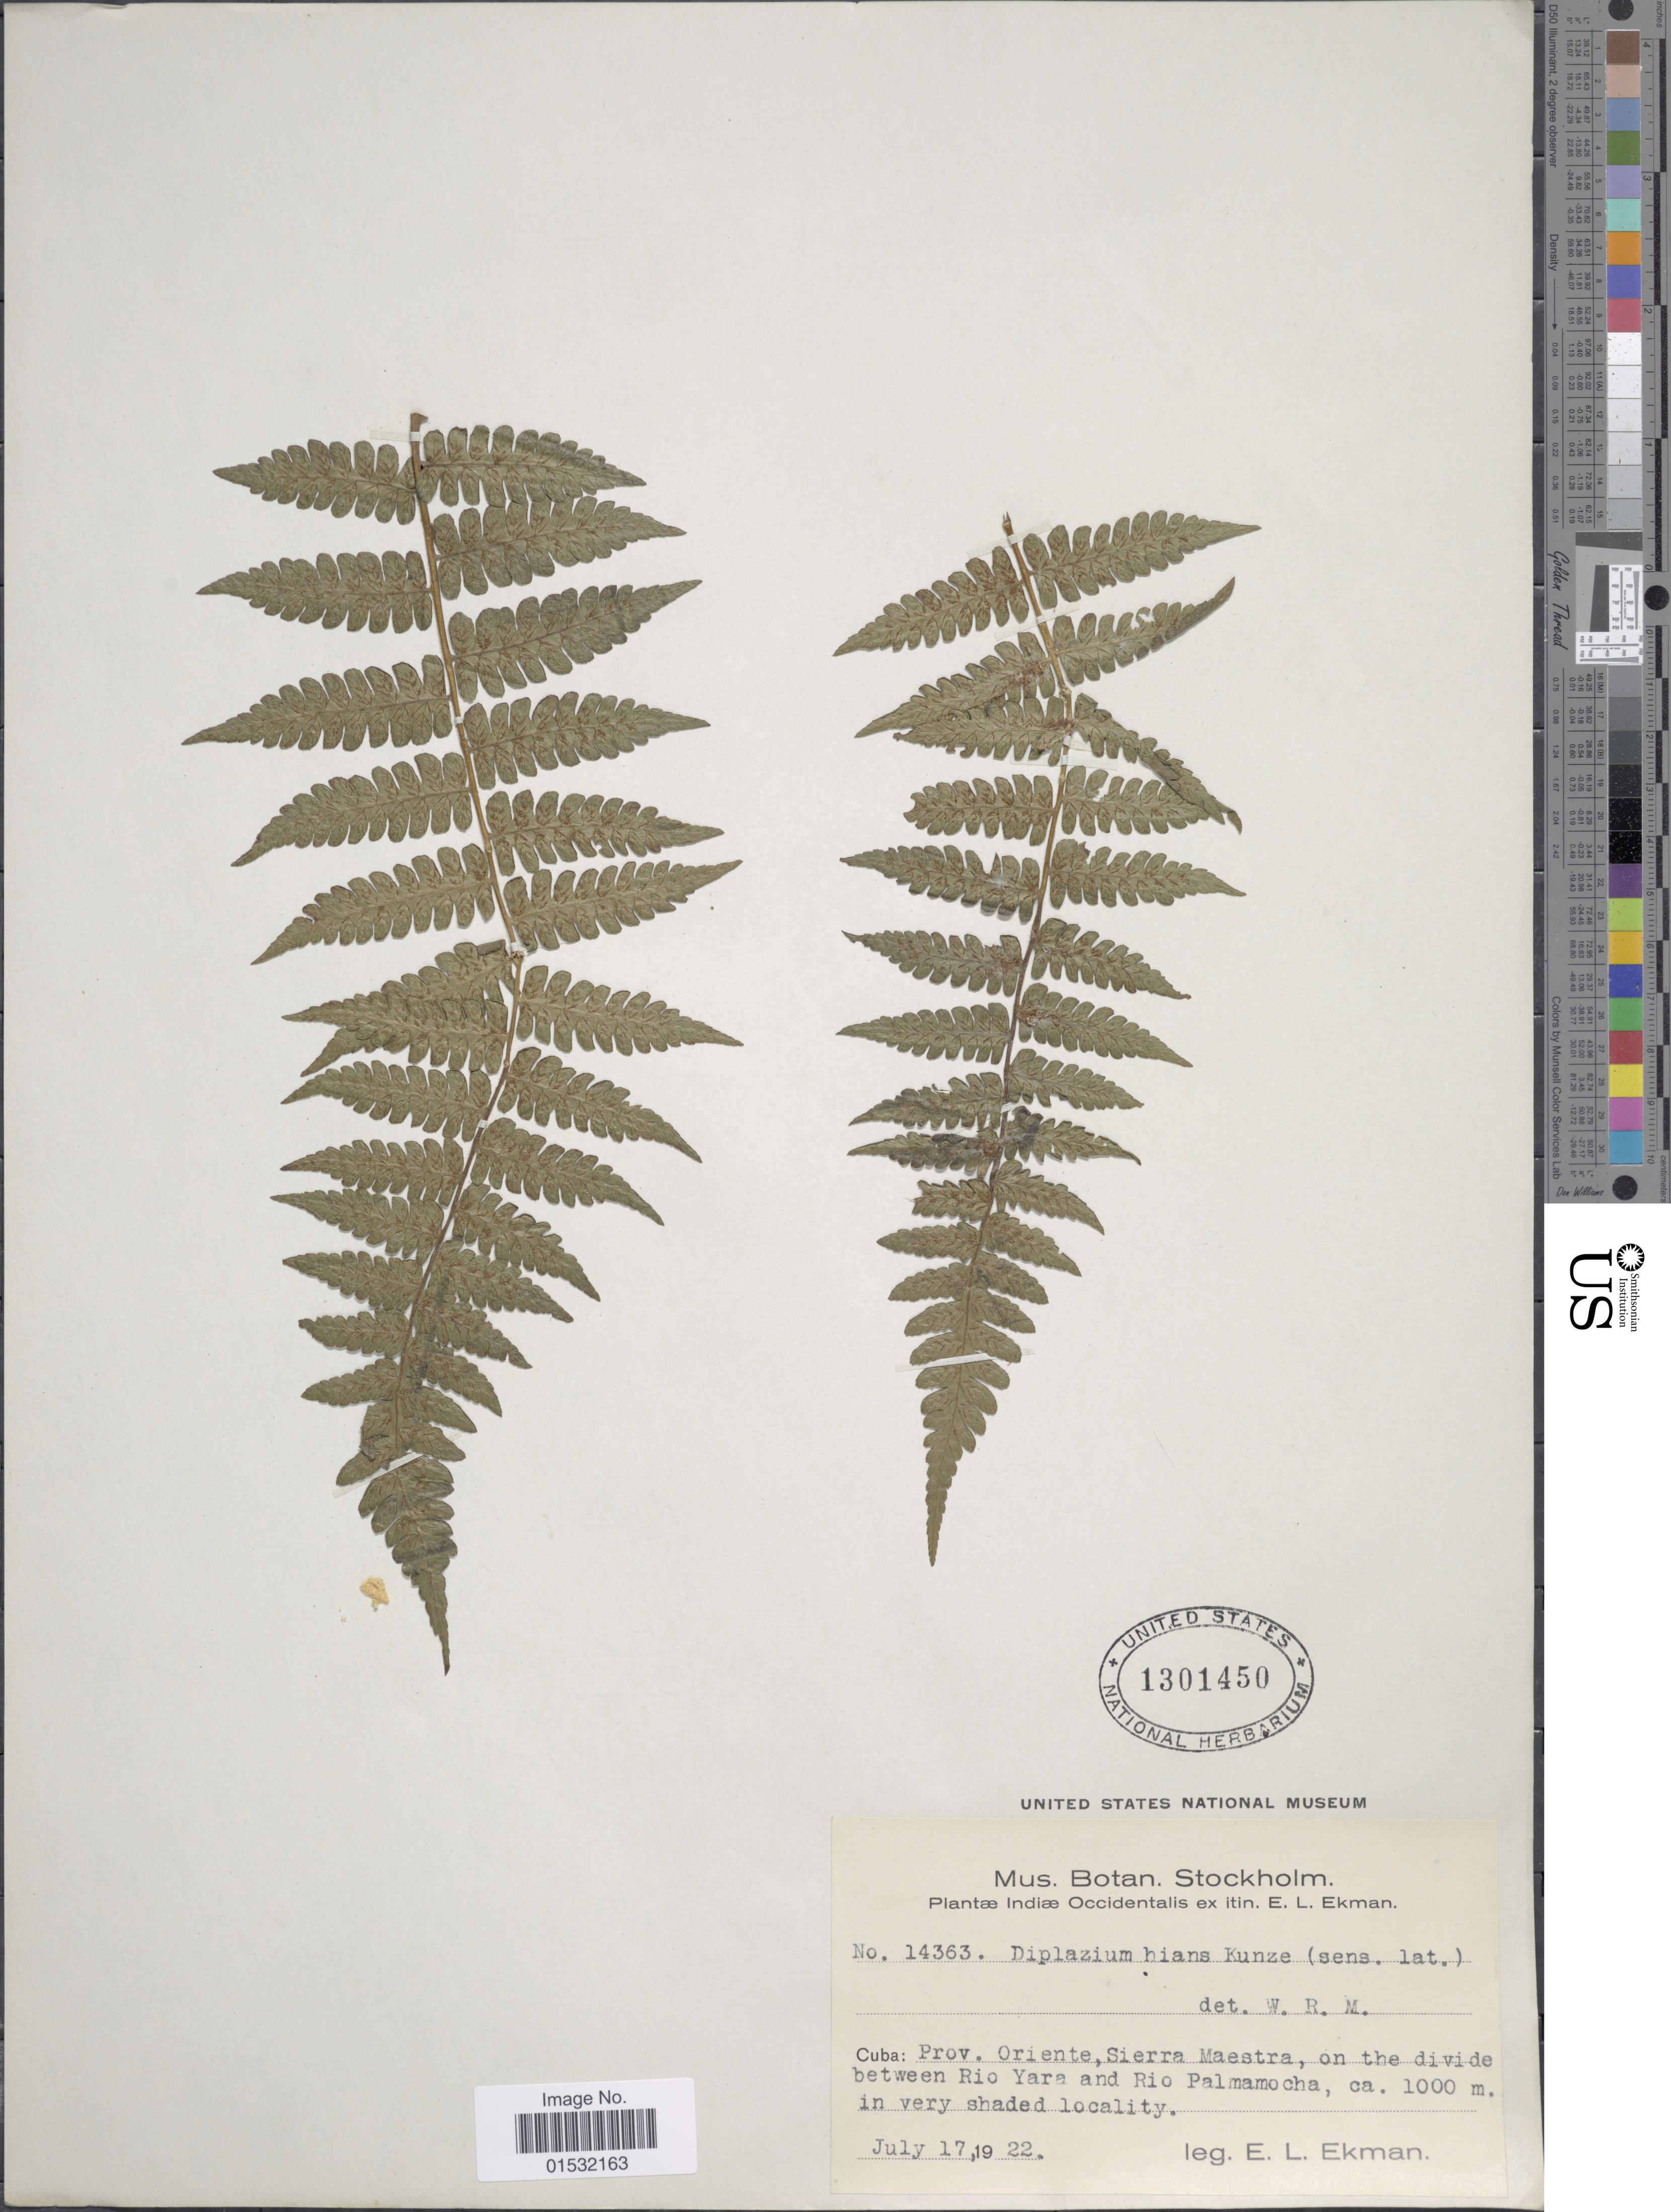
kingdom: Plantae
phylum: Tracheophyta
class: Polypodiopsida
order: Polypodiales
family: Athyriaceae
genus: Diplazium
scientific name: Diplazium expansum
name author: Willd.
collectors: E. L. Ekman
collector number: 14363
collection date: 1922-07-17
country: Cuba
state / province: Oriente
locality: Sierra Maestra, on the divide between Rio Yara and Rio Palmamocha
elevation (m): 1000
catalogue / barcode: US 1301450